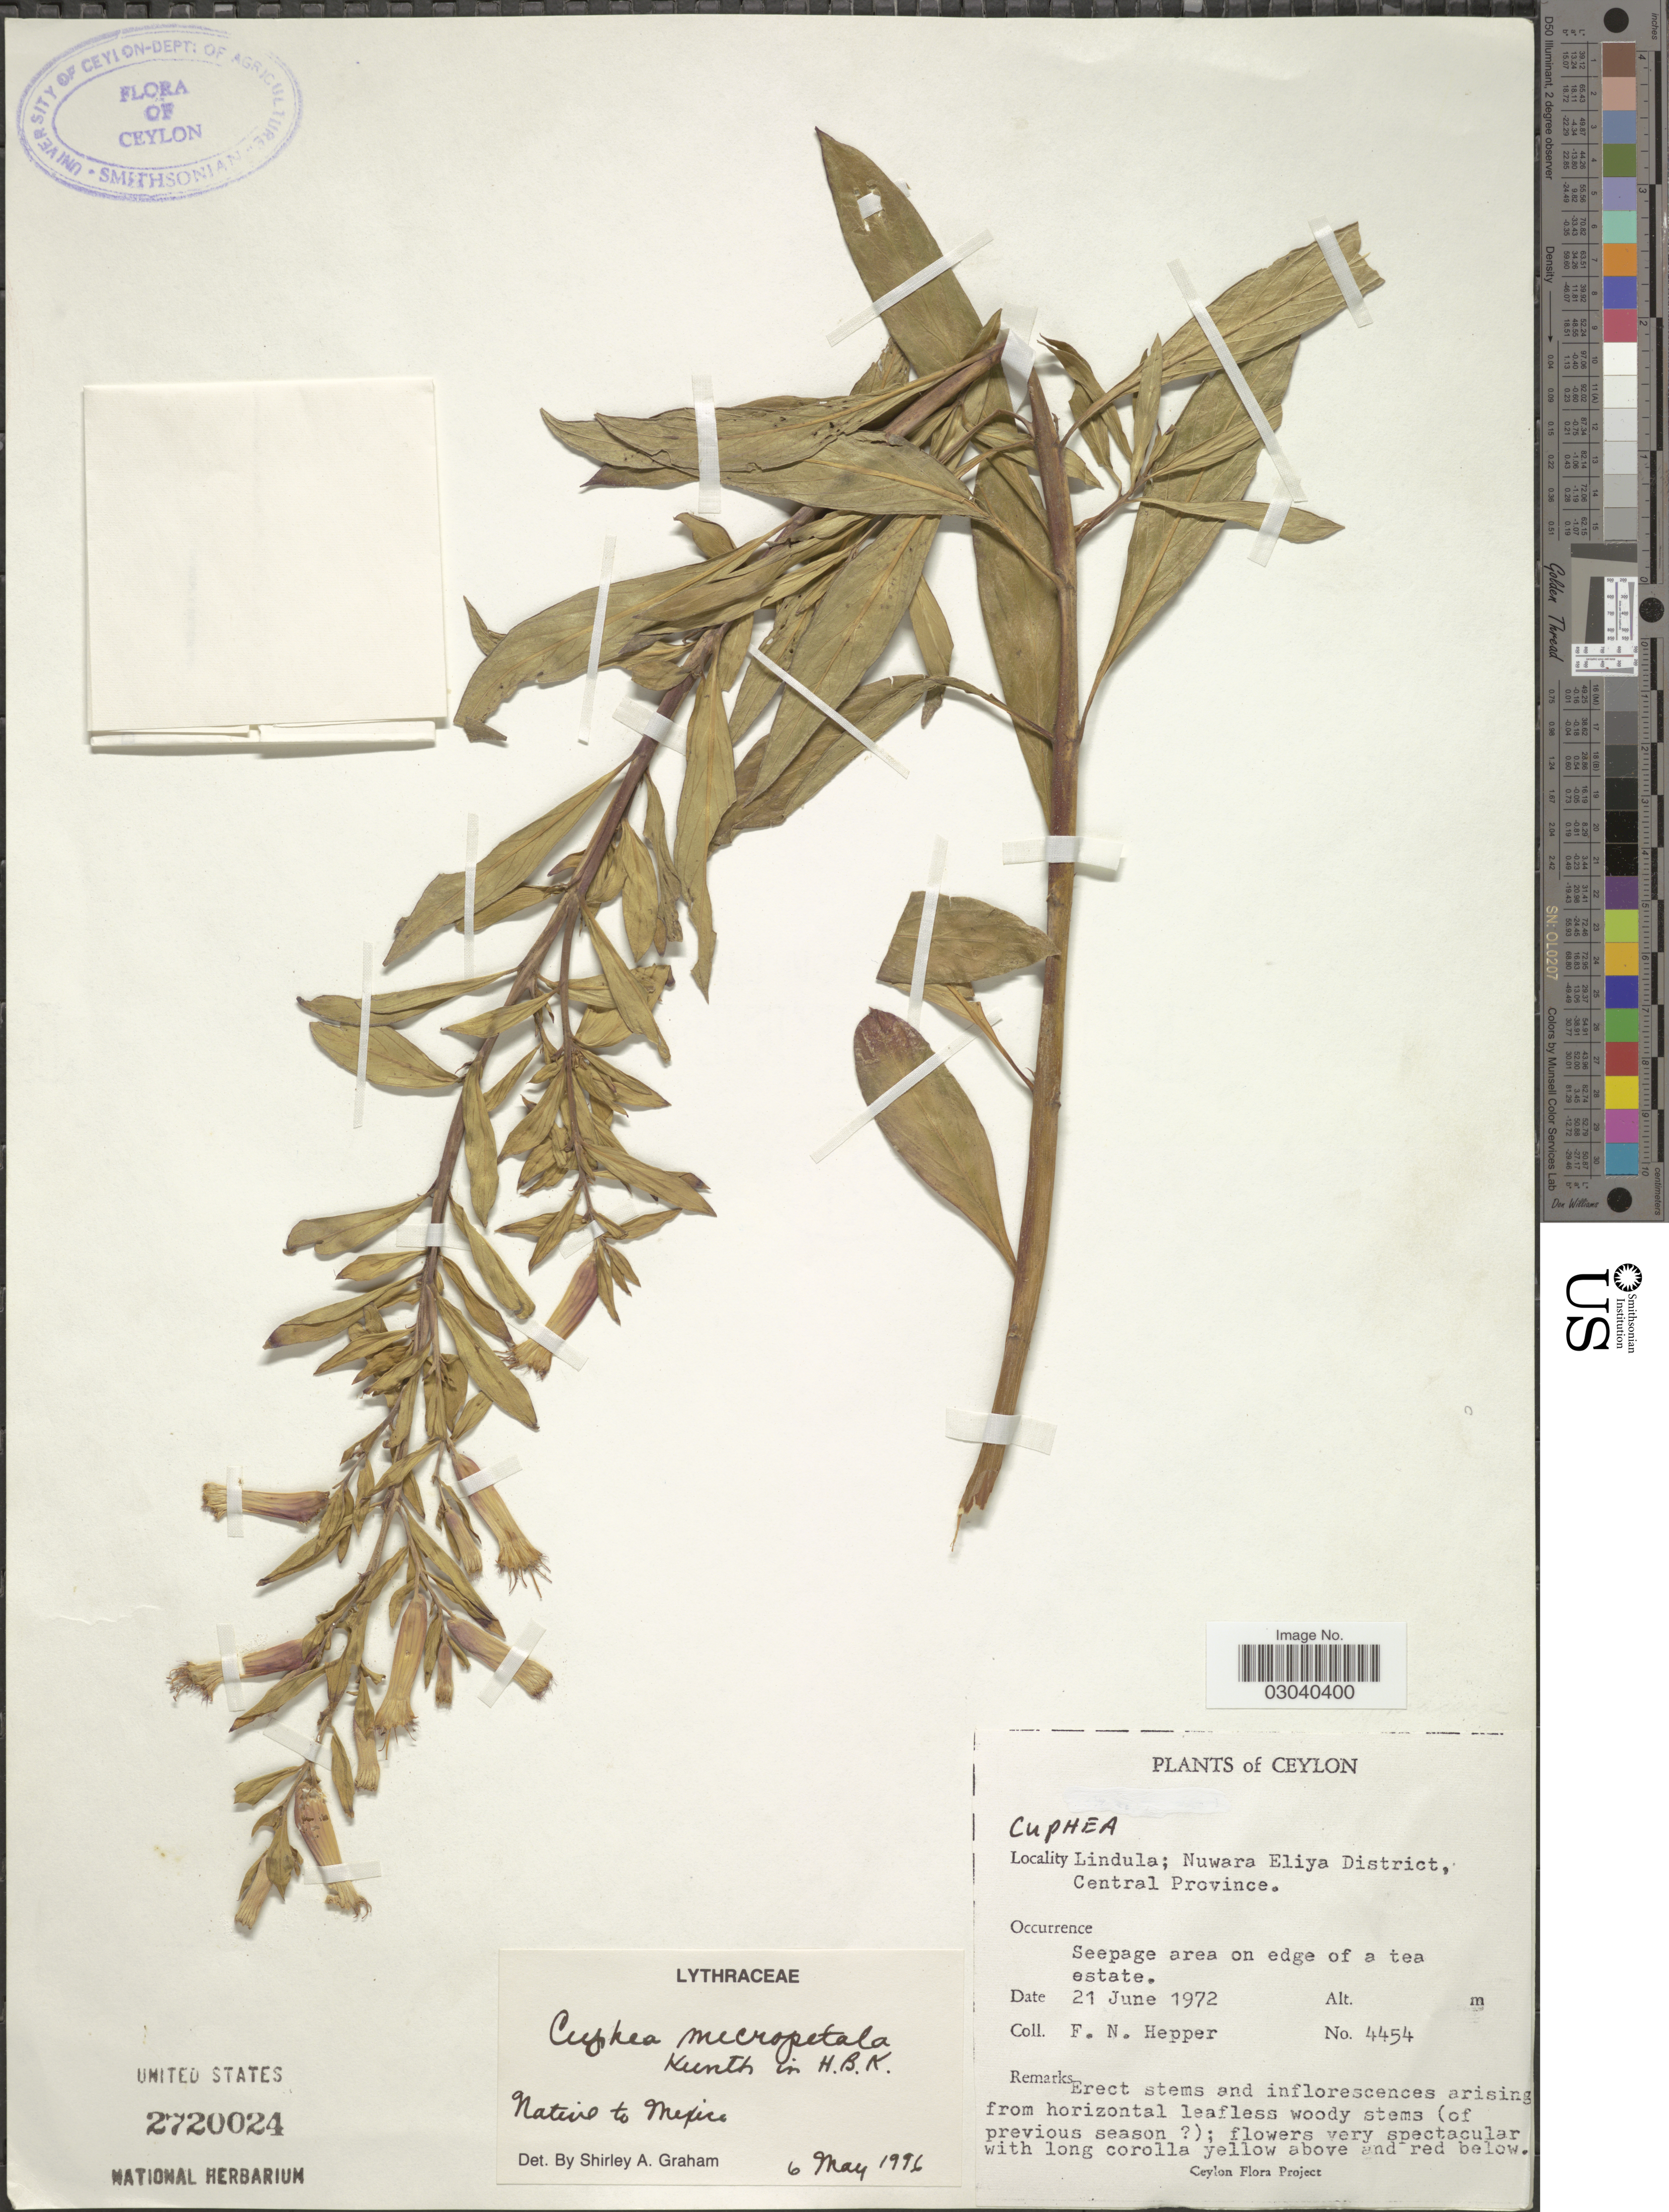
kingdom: Plantae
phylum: Tracheophyta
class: Magnoliopsida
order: Myrtales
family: Lythraceae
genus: Cuphea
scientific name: Cuphea micropetala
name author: Kunth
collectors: F. Hepper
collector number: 4454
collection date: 1972-06-21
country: Sri Lanka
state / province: Central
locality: Ceylon. Lindula; Nuwara Eliya District. On edge of a tea estate.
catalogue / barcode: US 2720024